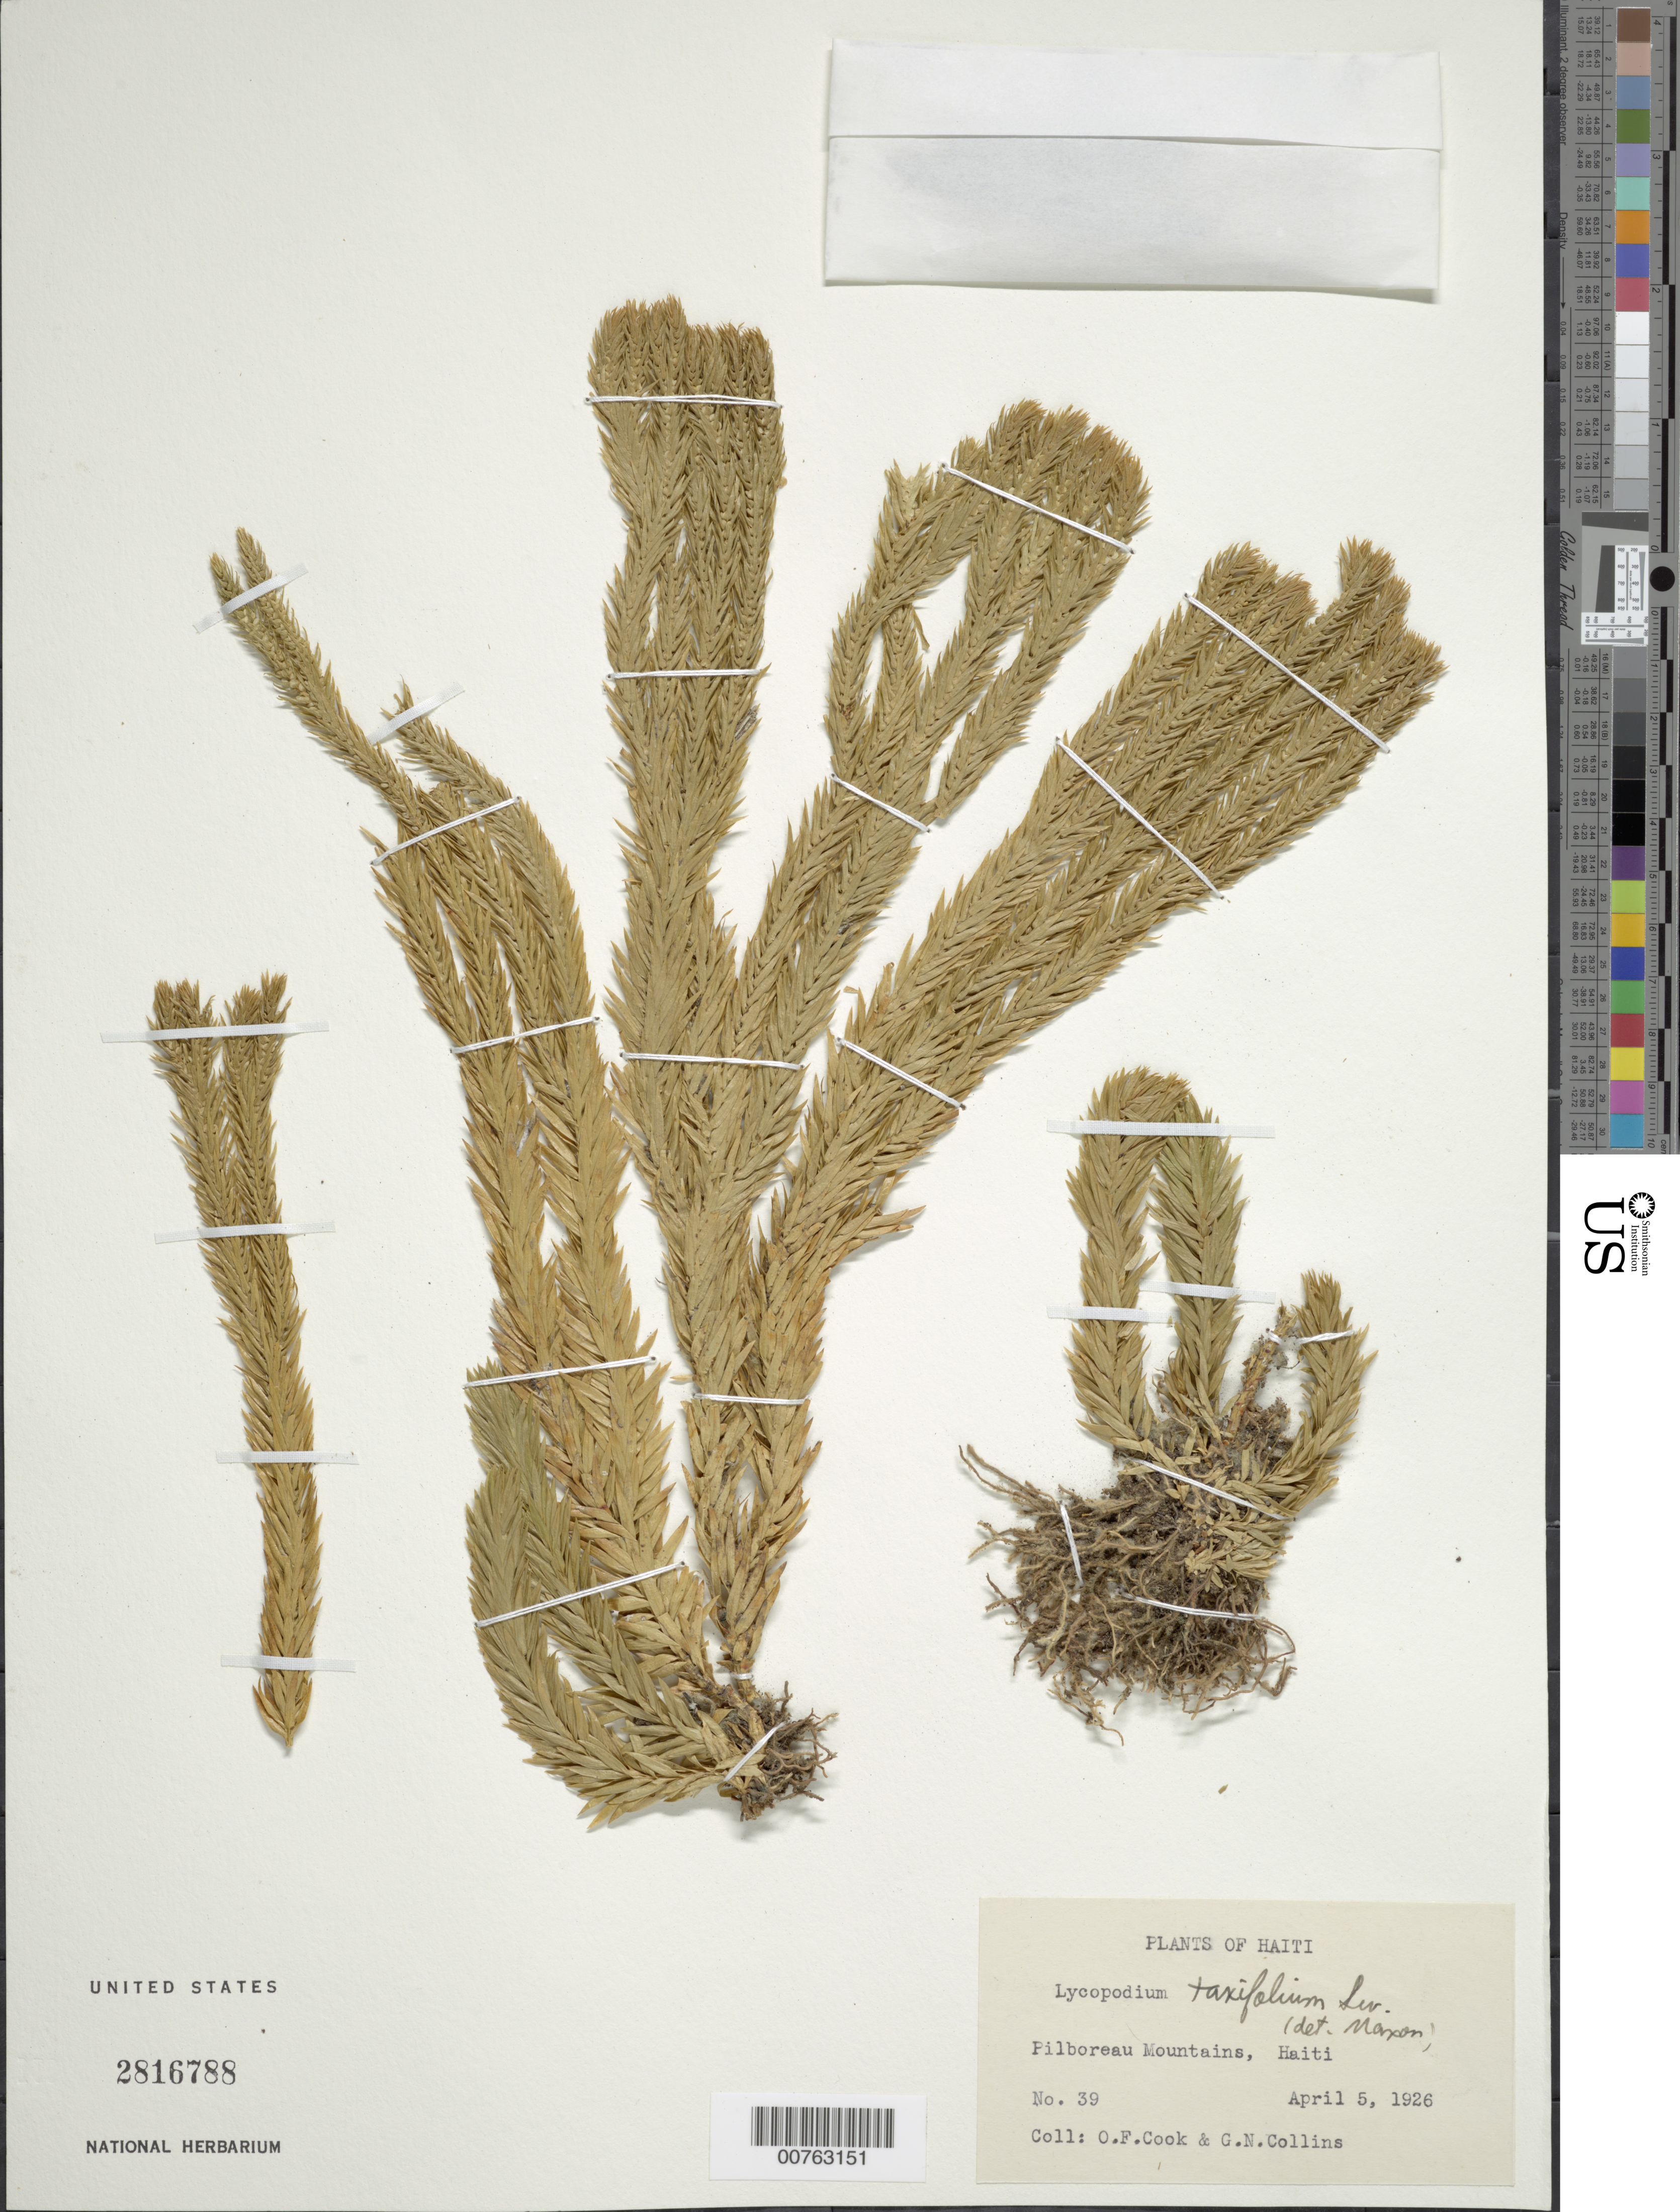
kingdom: Plantae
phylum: Tracheophyta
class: Lycopodiopsida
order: Lycopodiales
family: Lycopodiaceae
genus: Phlegmariurus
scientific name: Phlegmariurus taxifolius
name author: (Sw.) Á. Löve & D. Löve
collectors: O. F. Cook & G. Collins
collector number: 39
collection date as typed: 05 Apr 1926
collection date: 1926-04-05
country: Haiti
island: Hispaniola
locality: Pilboreau Mts.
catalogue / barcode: US 2816788